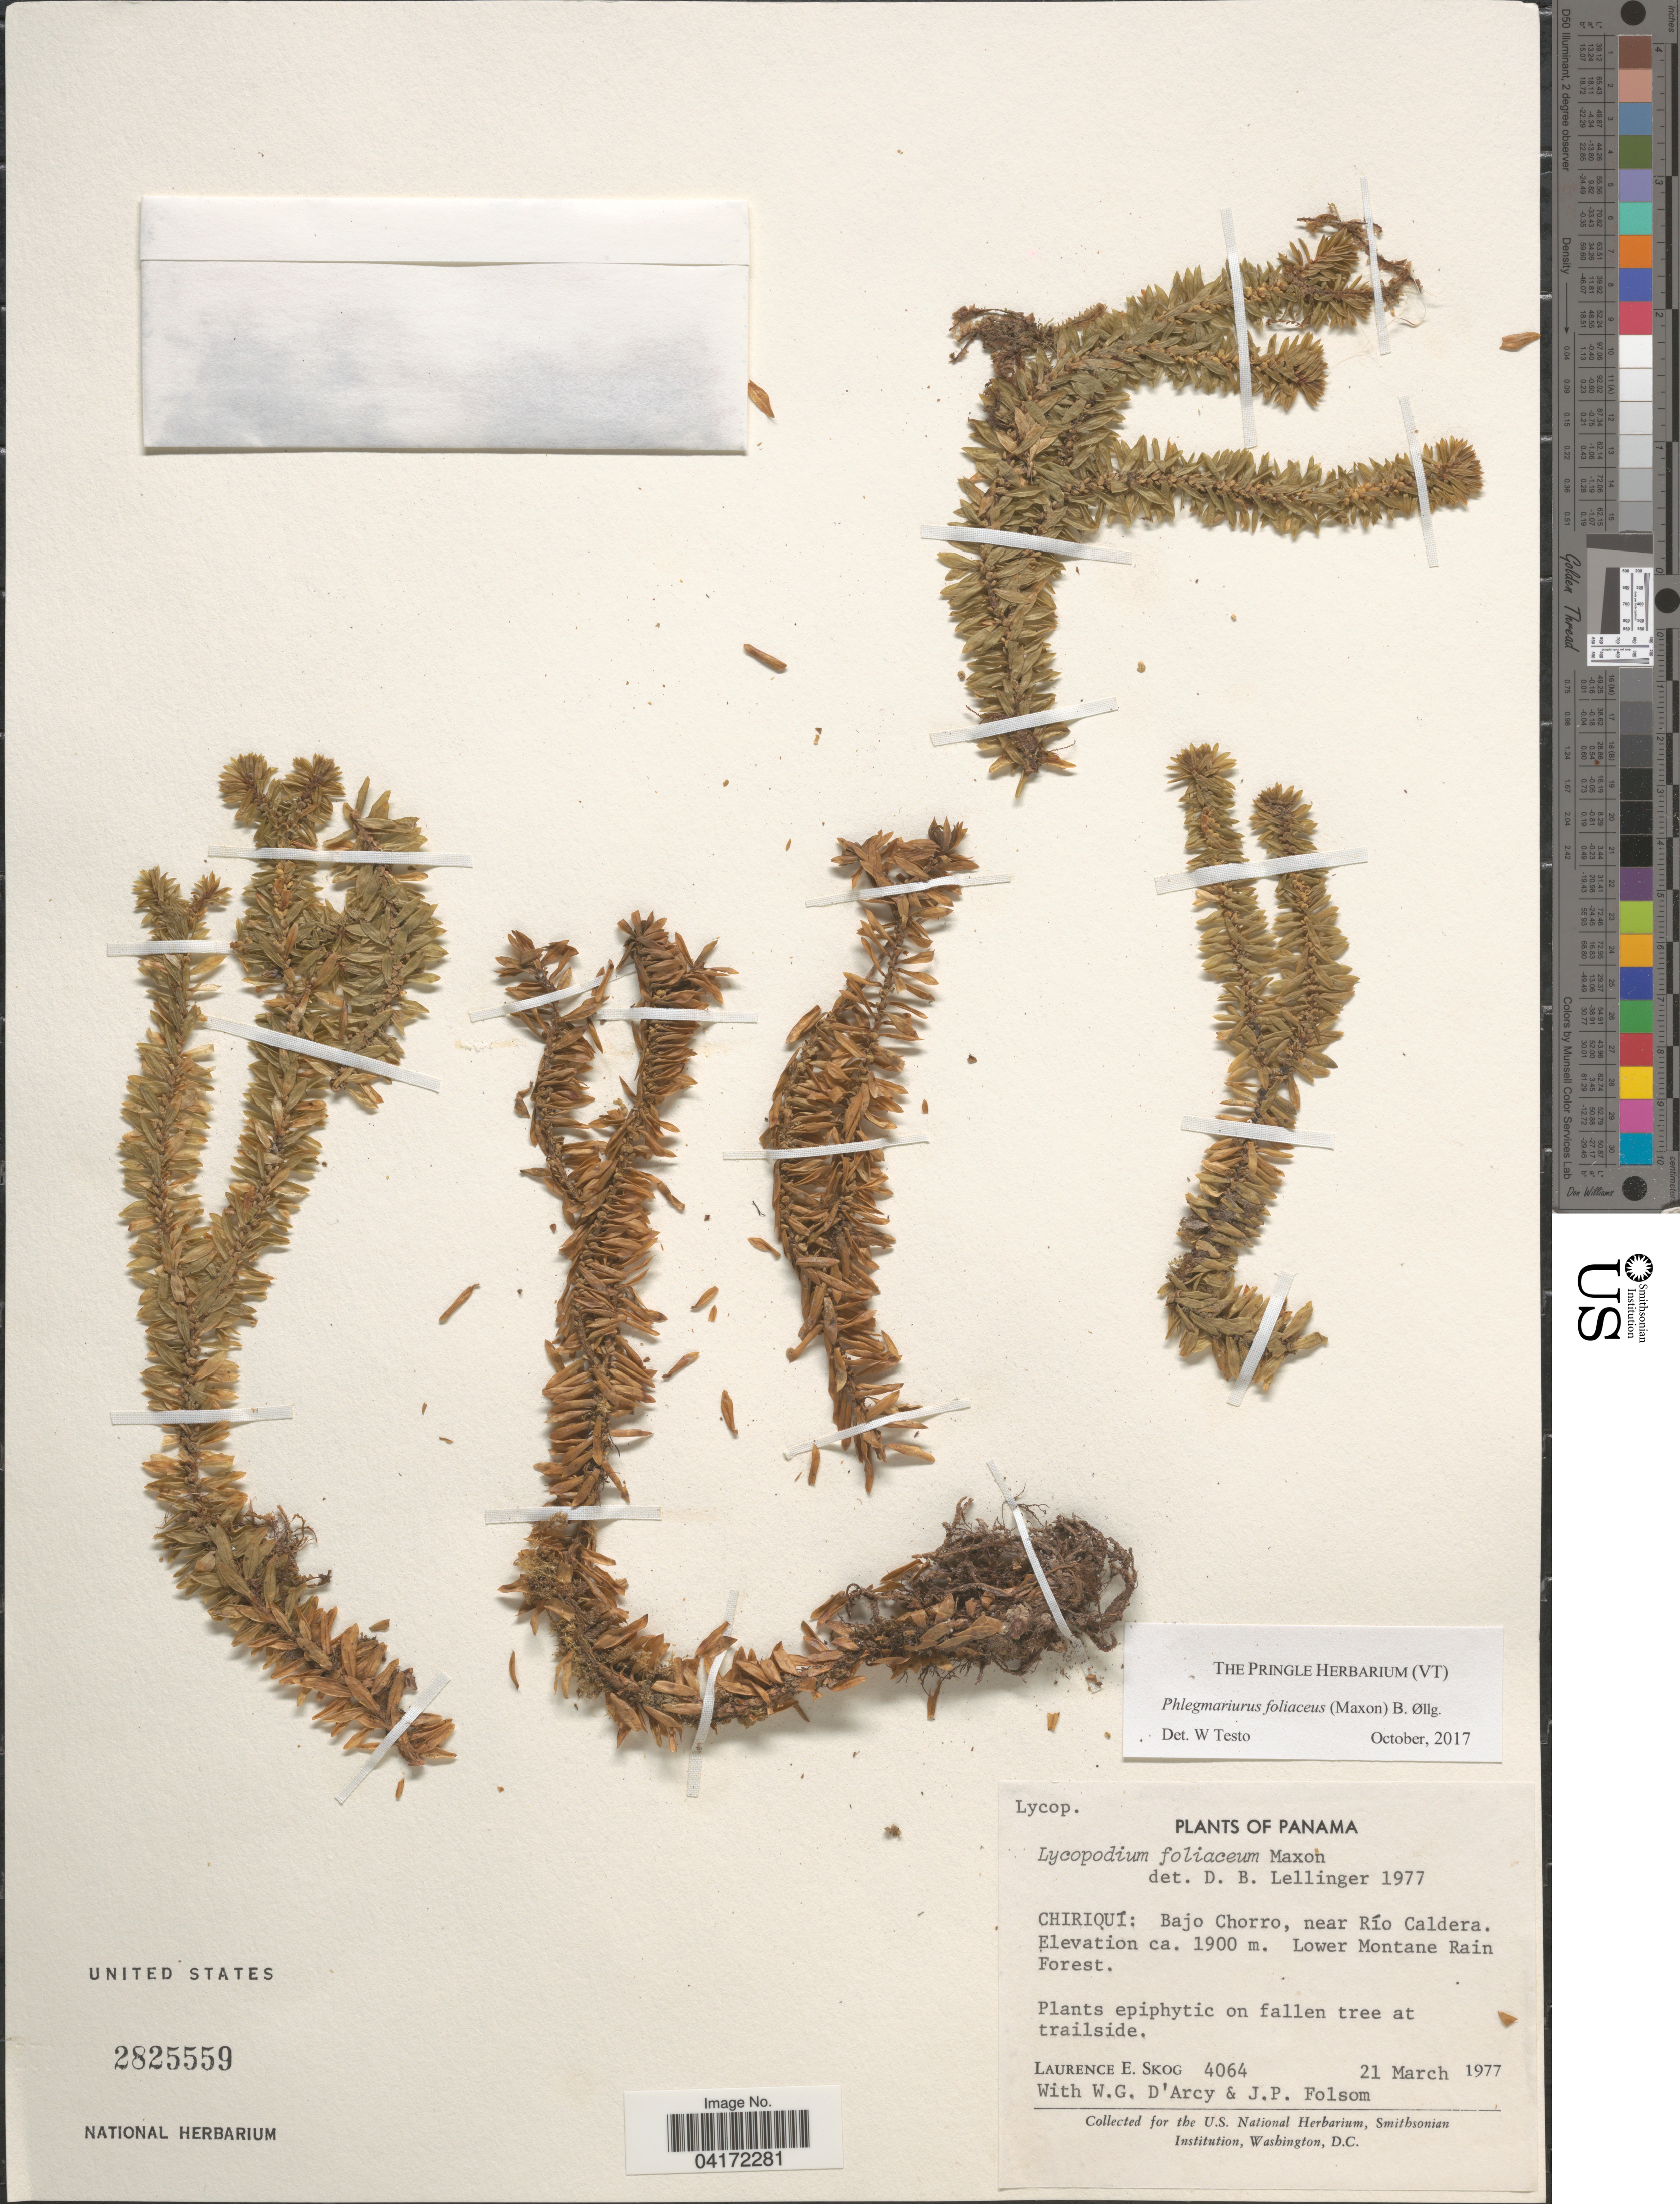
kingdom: Plantae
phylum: Tracheophyta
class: Lycopodiopsida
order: Lycopodiales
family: Lycopodiaceae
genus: Phlegmariurus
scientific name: Phlegmariurus foliaceus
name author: (Maxon) B. Øllg.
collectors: L. E. Skog, W. G. D'Arcy & J. P. Folsom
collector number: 4064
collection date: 1977-03-21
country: Panama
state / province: Chiriqui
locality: Bajo Chorro, near Río Caldera. Lower Montane Rain Forest.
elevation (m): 1900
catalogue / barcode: US 2825559